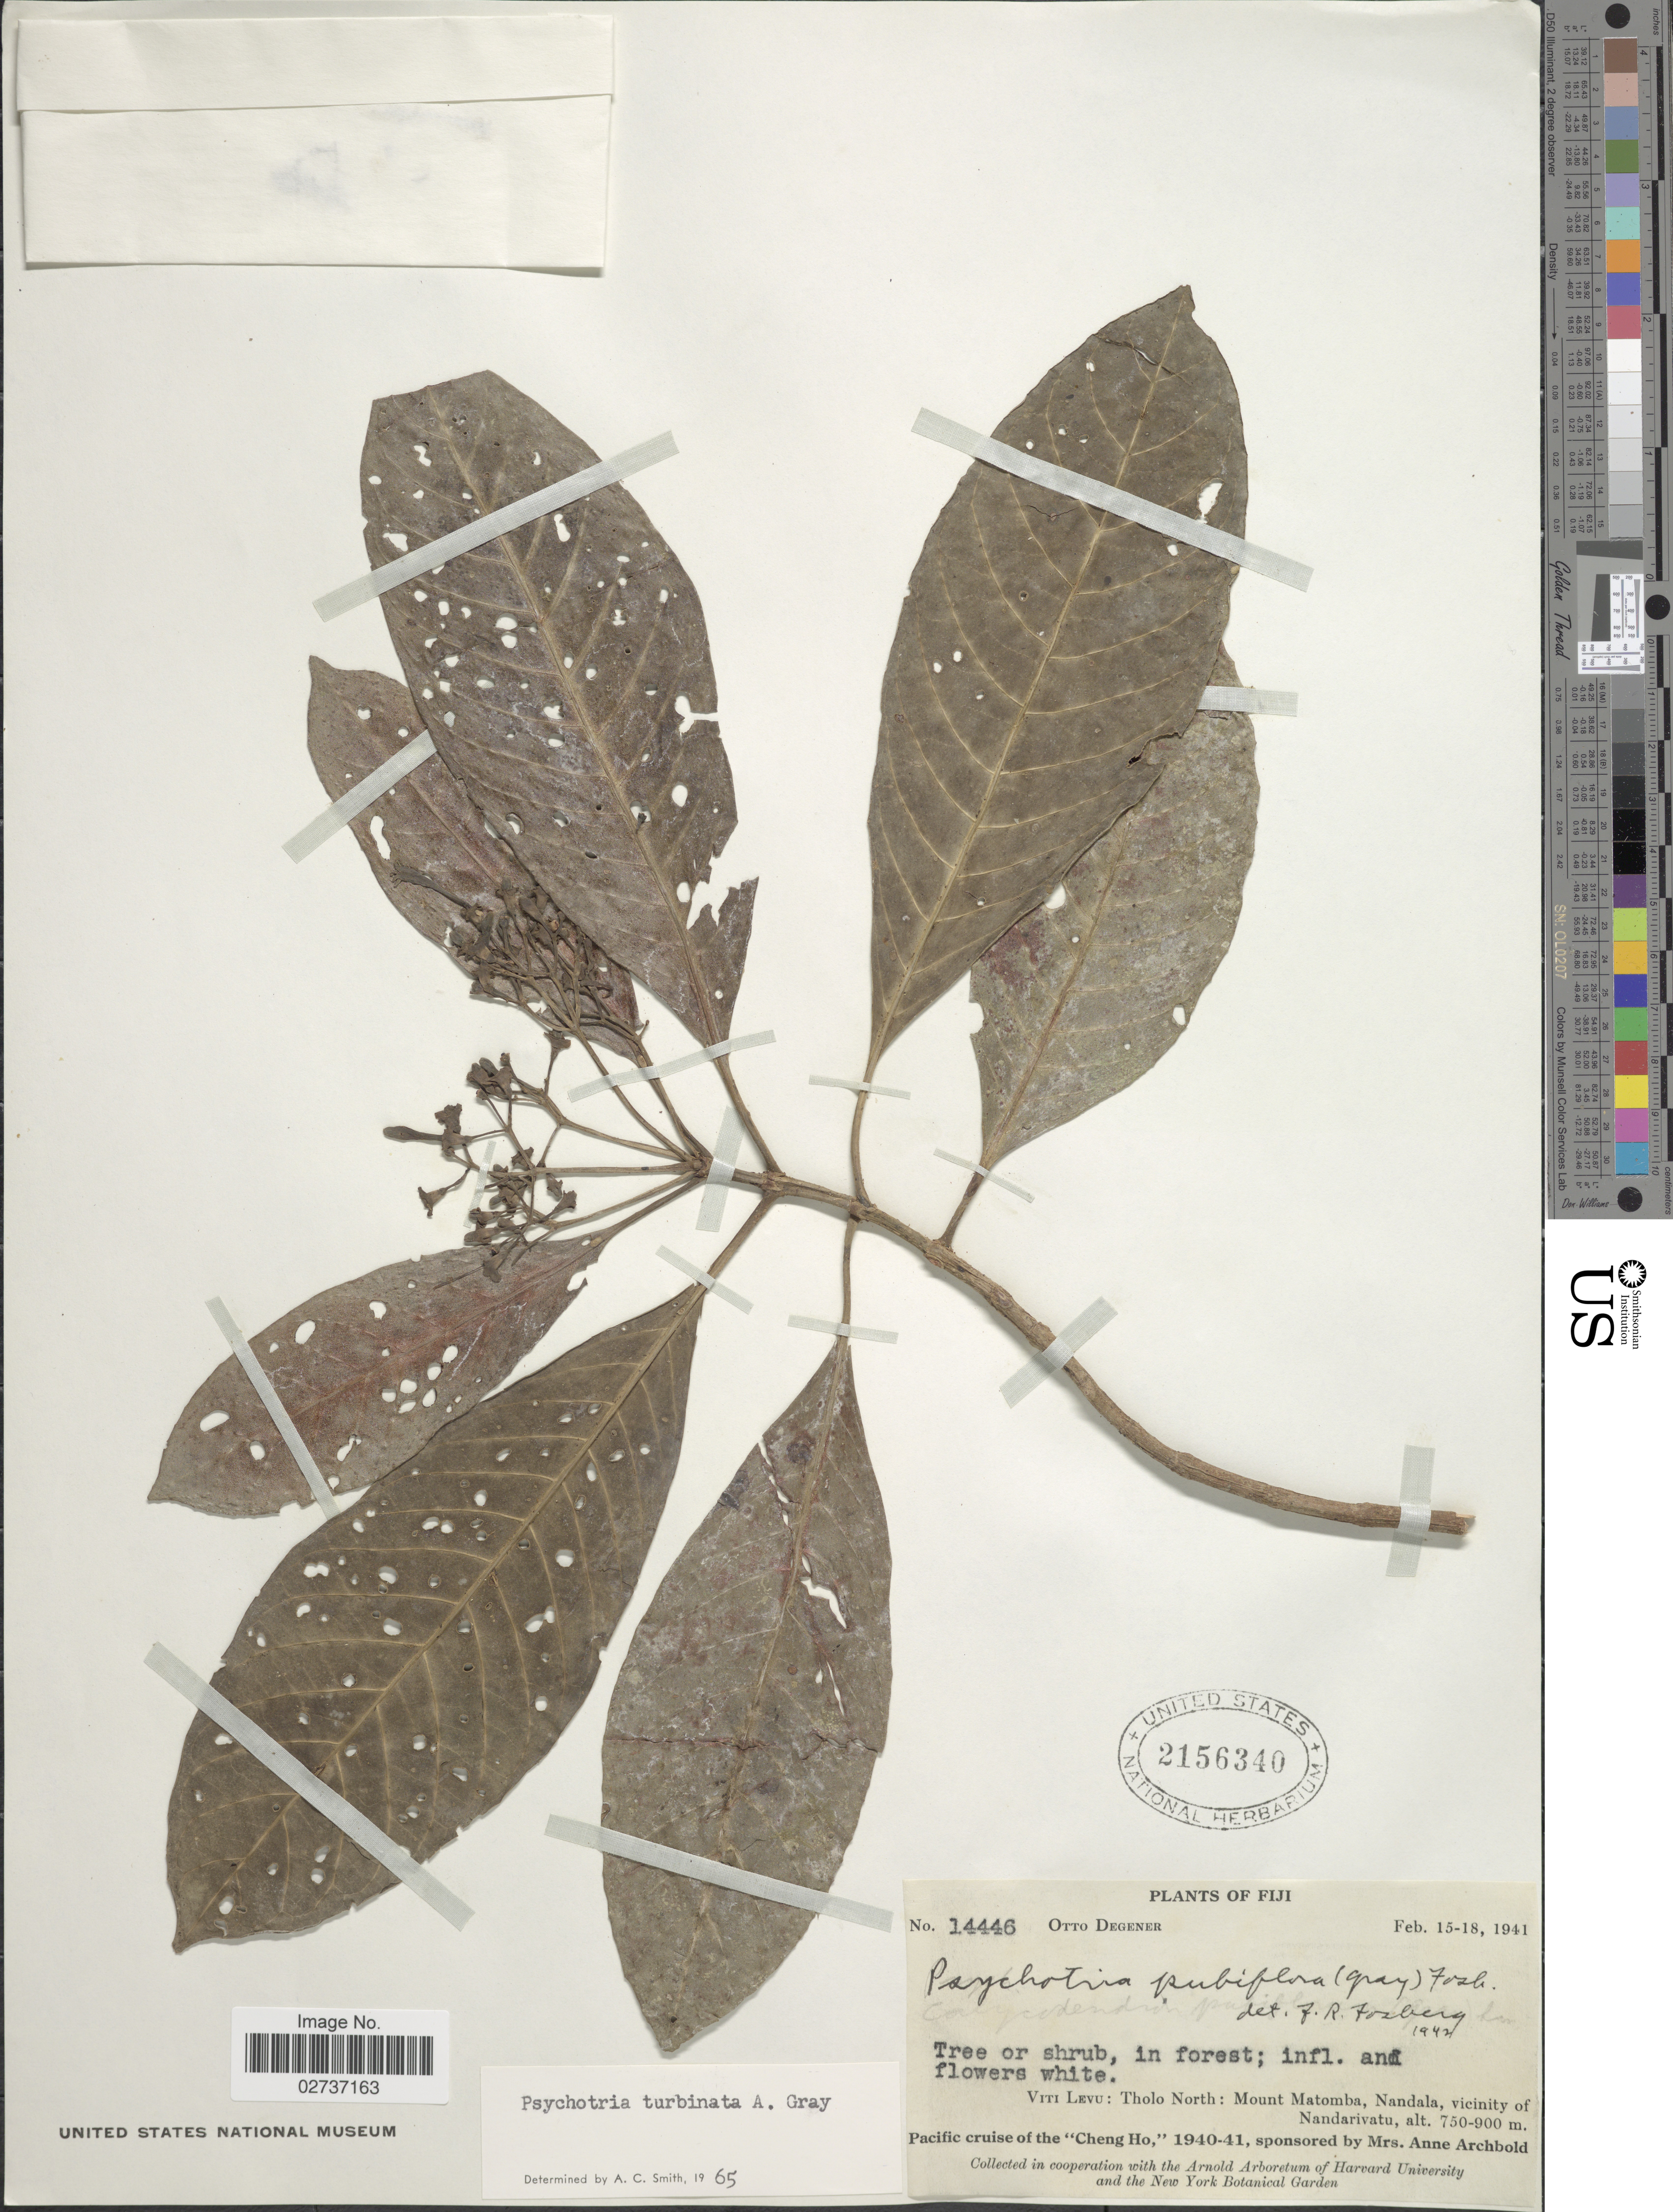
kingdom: Plantae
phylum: Tracheophyta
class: Magnoliopsida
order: Gentianales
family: Rubiaceae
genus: Psychotria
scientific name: Psychotria turbinata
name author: A. Gray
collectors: O. Degener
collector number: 14446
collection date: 1941-02-15/1941-02-18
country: Fiji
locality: Viti Levu: Tholo North: Mount Matomba, Nandala, Vicinity of Nandarivatu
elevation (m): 750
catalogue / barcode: US 2156340